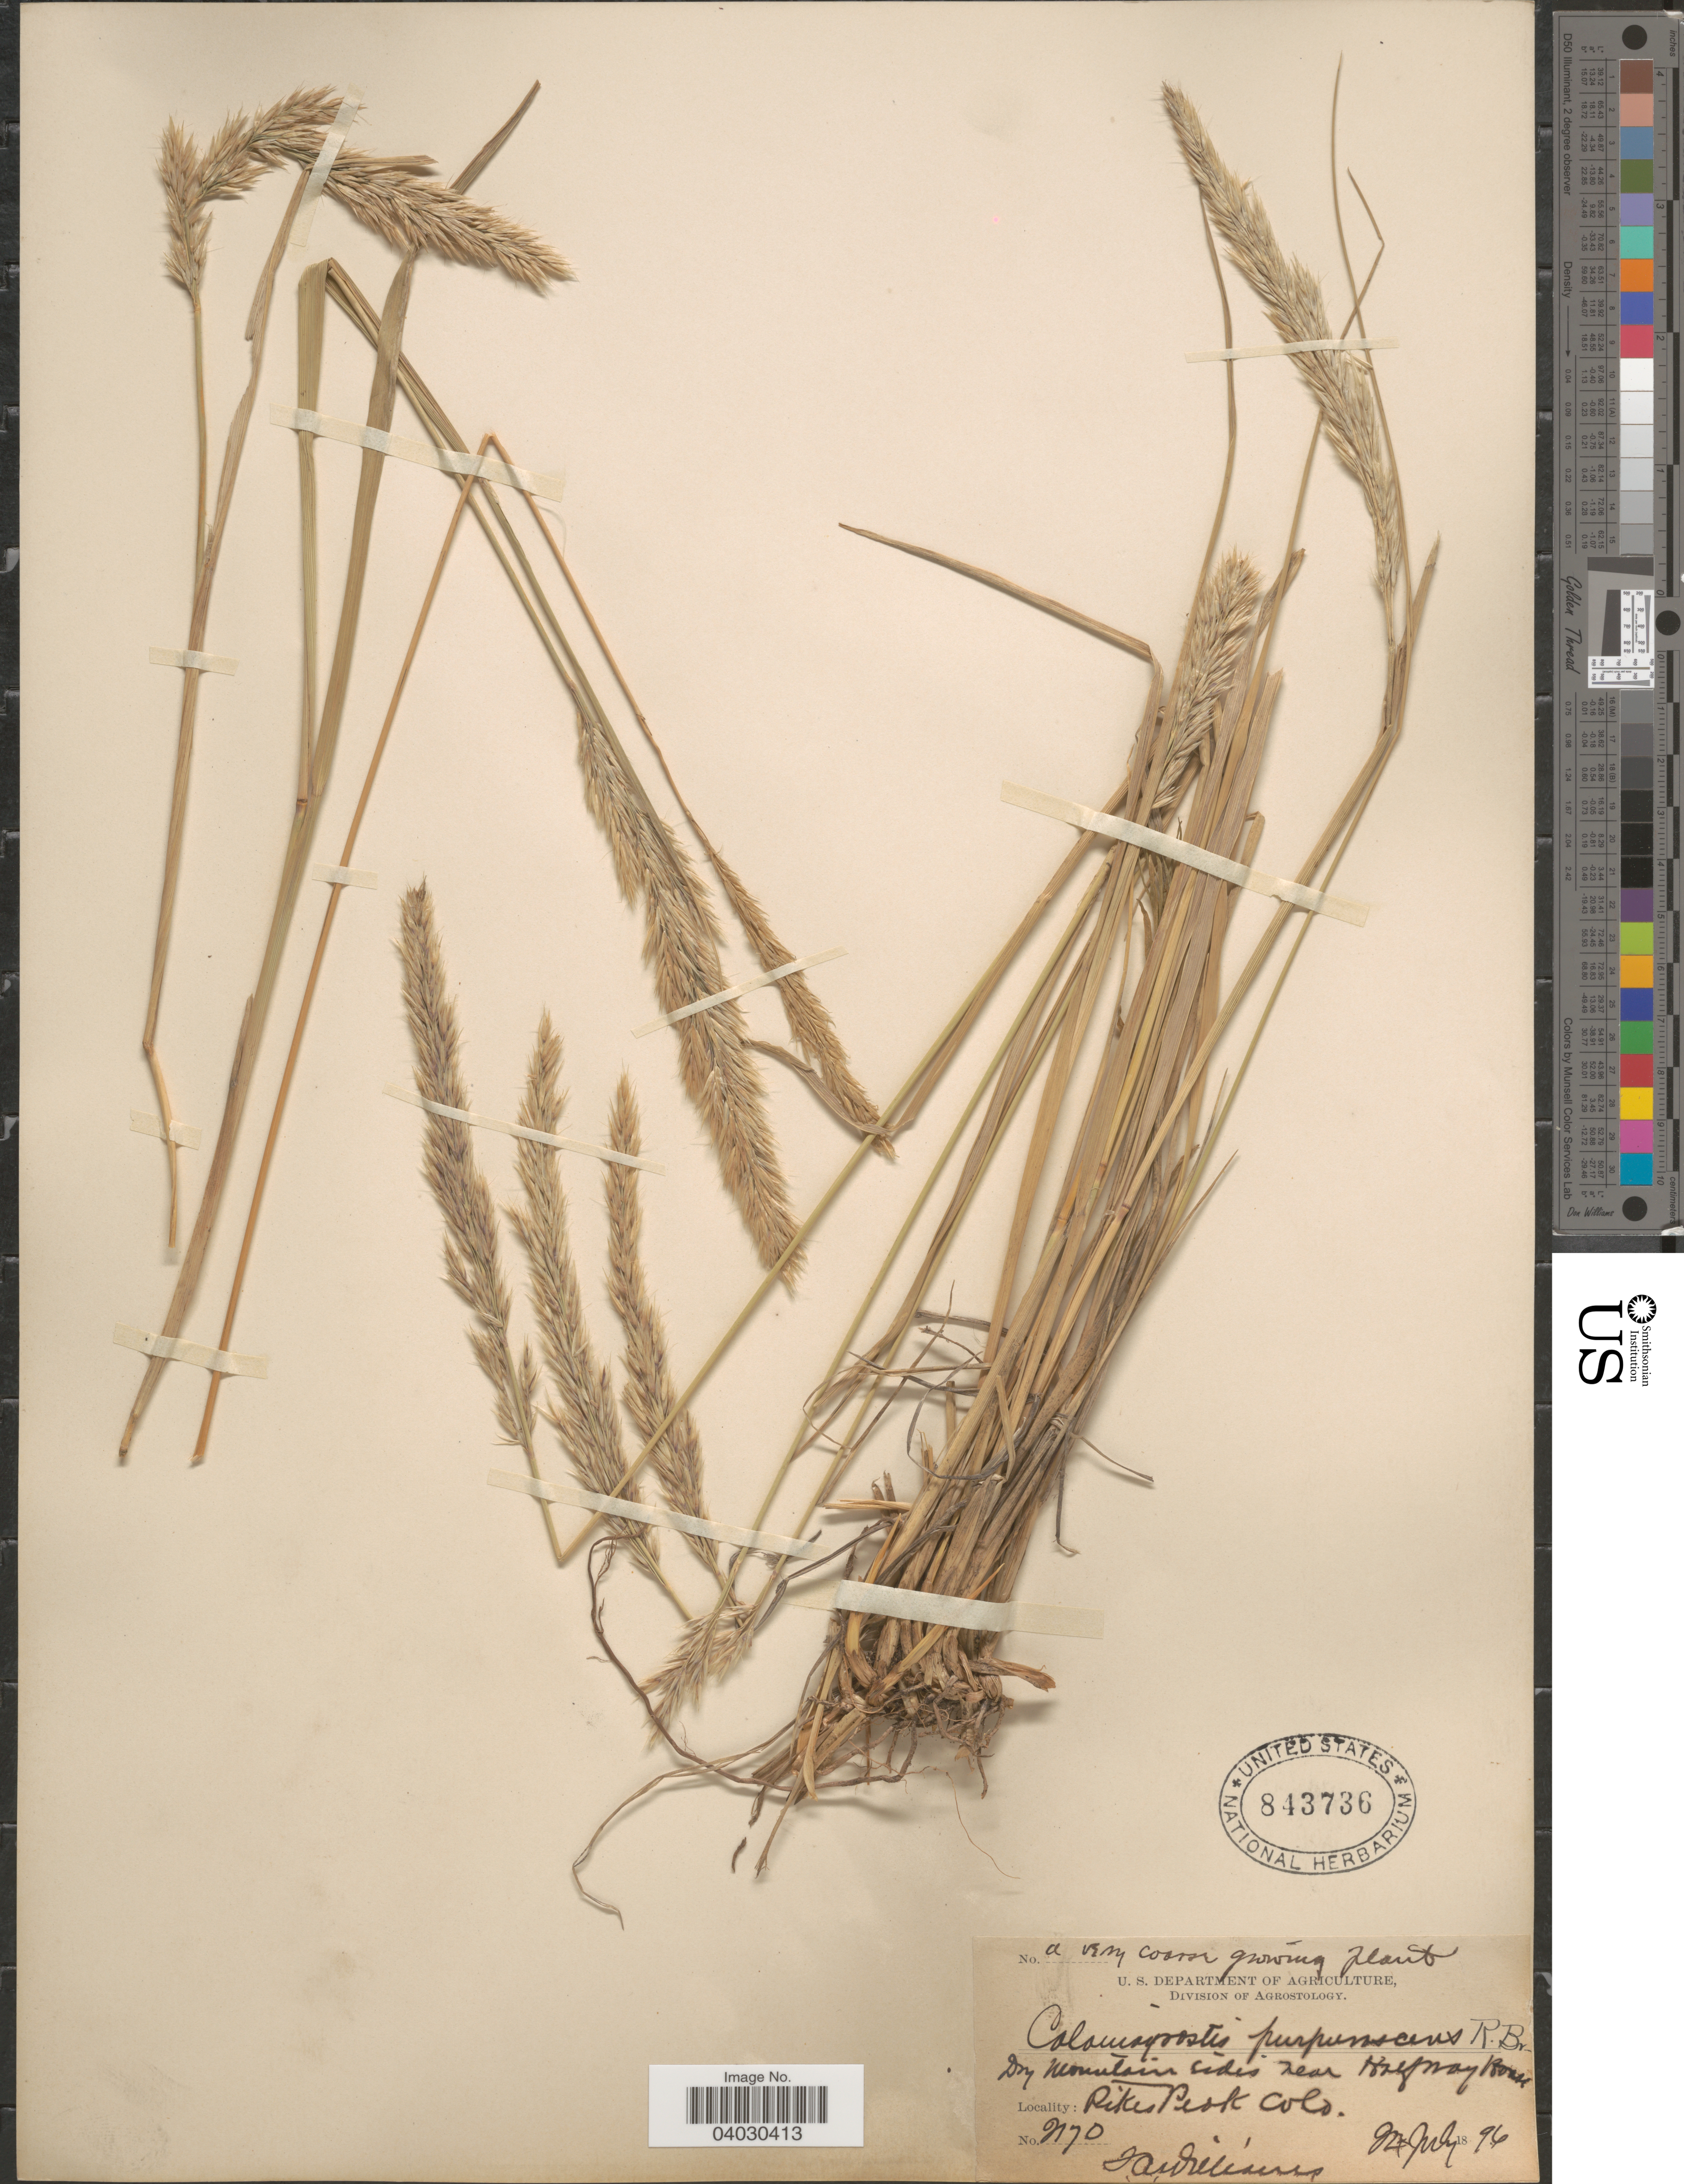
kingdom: Plantae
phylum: Tracheophyta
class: Liliopsida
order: Poales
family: Poaceae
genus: Calamagrostis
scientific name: Calamagrostis purpurascens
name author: R. Br.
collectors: T. A. Williams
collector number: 2170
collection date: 1896-07-24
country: United States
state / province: Colorado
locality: Dry mountain sides near Halfway House. Pikes Peak.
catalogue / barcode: US 843736